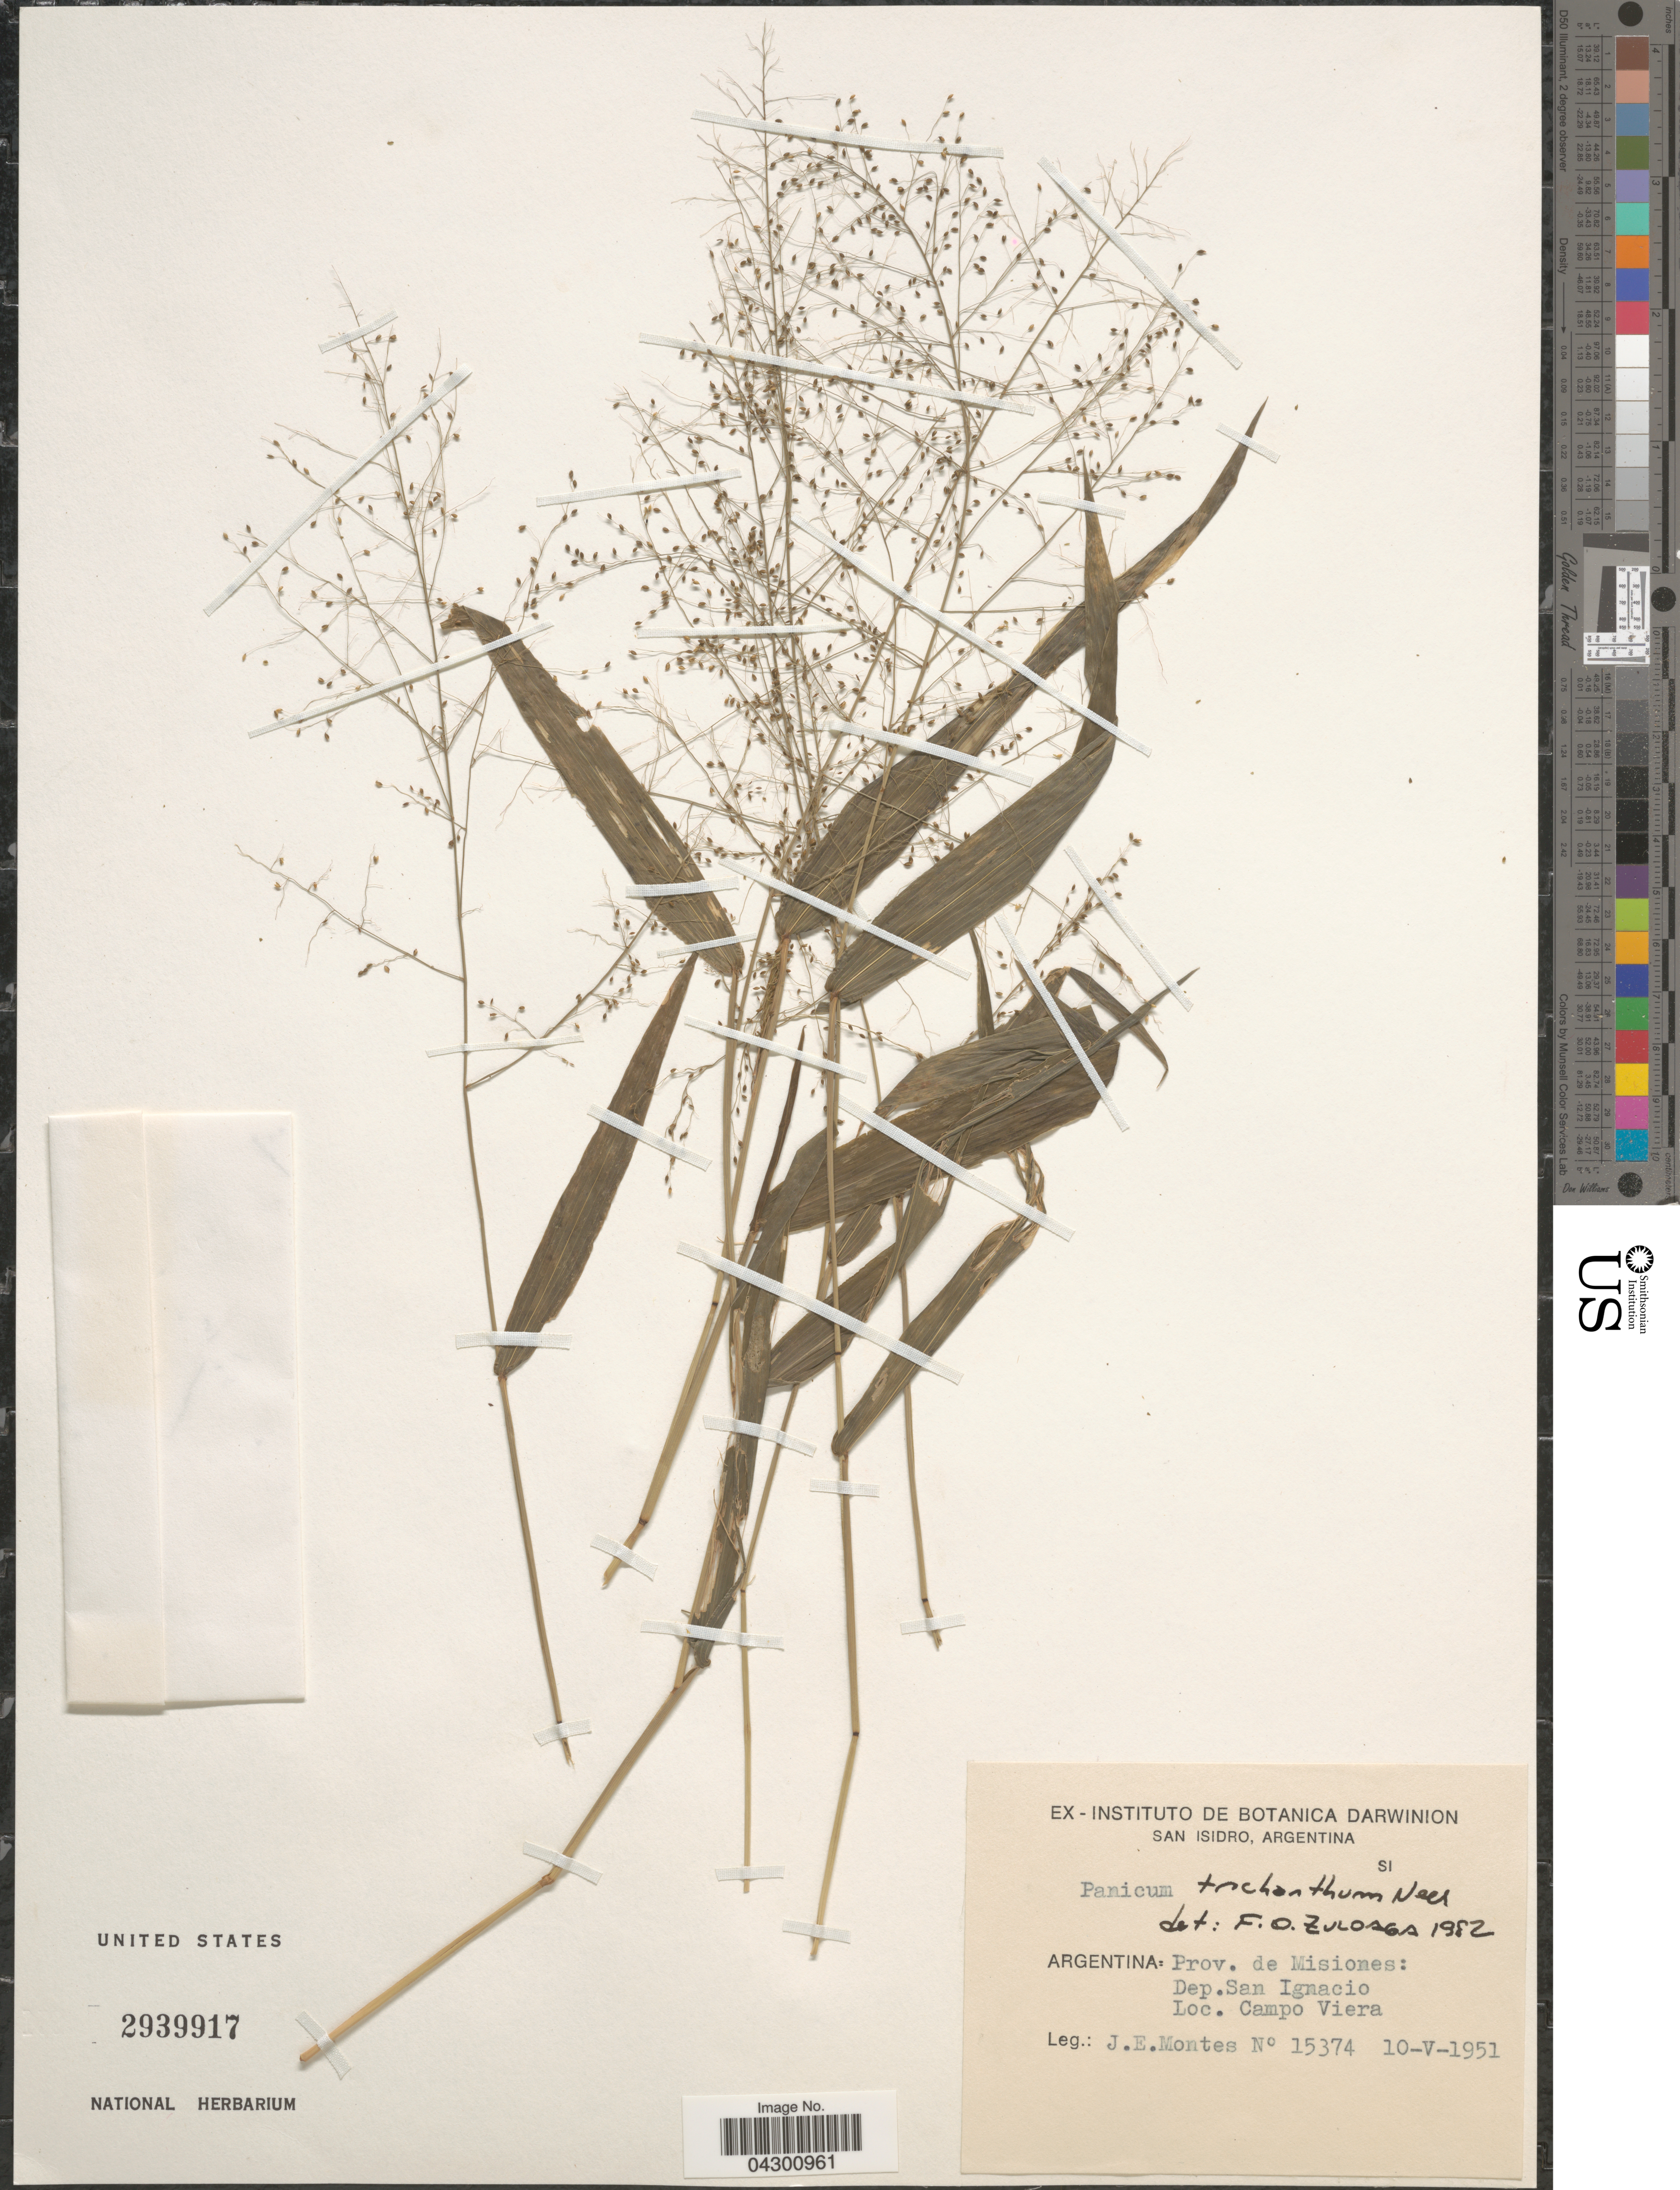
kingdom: Plantae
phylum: Tracheophyta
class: Liliopsida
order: Poales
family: Poaceae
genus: Panicum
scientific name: Panicum trichanthum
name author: Nees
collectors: J. E. Montes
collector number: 15374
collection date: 1951-05-10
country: Argentina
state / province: Misiones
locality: Dep. San Ignacio. Campo Viera.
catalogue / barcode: US 2939917